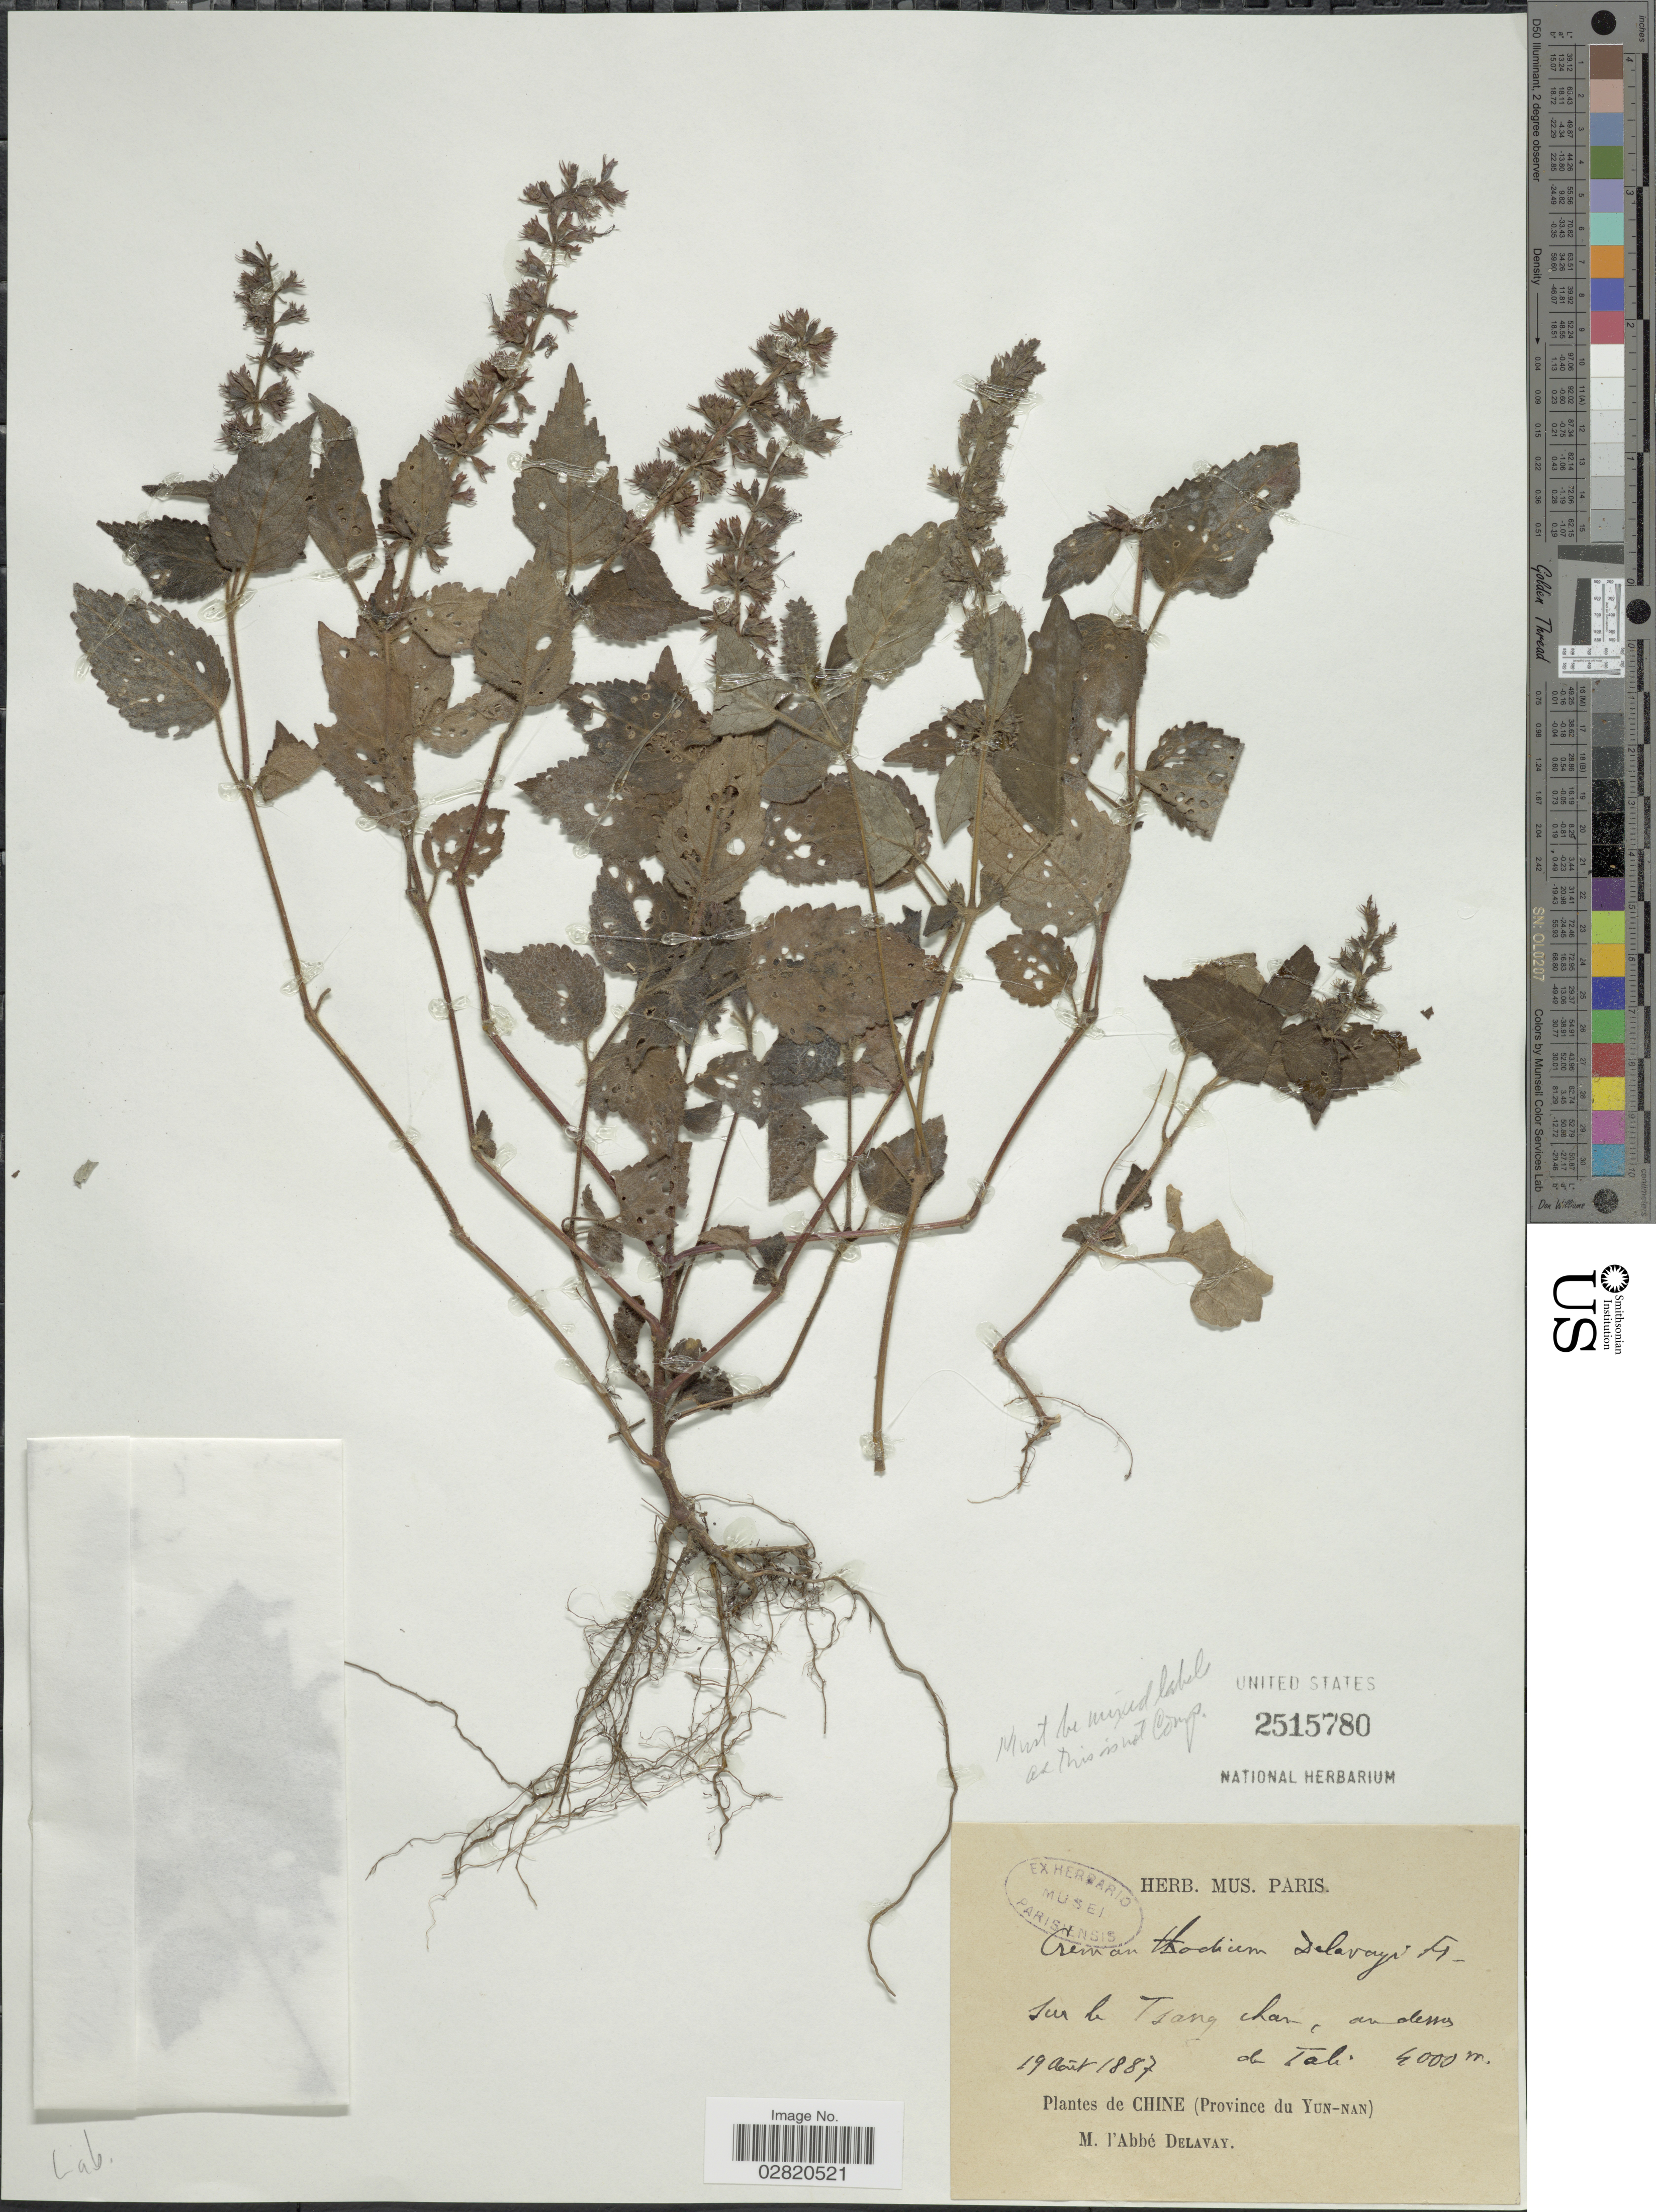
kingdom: Plantae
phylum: Tracheophyta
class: Magnoliopsida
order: Lamiales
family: Lamiaceae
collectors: P. Delavay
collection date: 1887-08-19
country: China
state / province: Yunnan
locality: Sur le Tsang chan, andess de Tabi. [interpreted]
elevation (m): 4000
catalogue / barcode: US 2515780